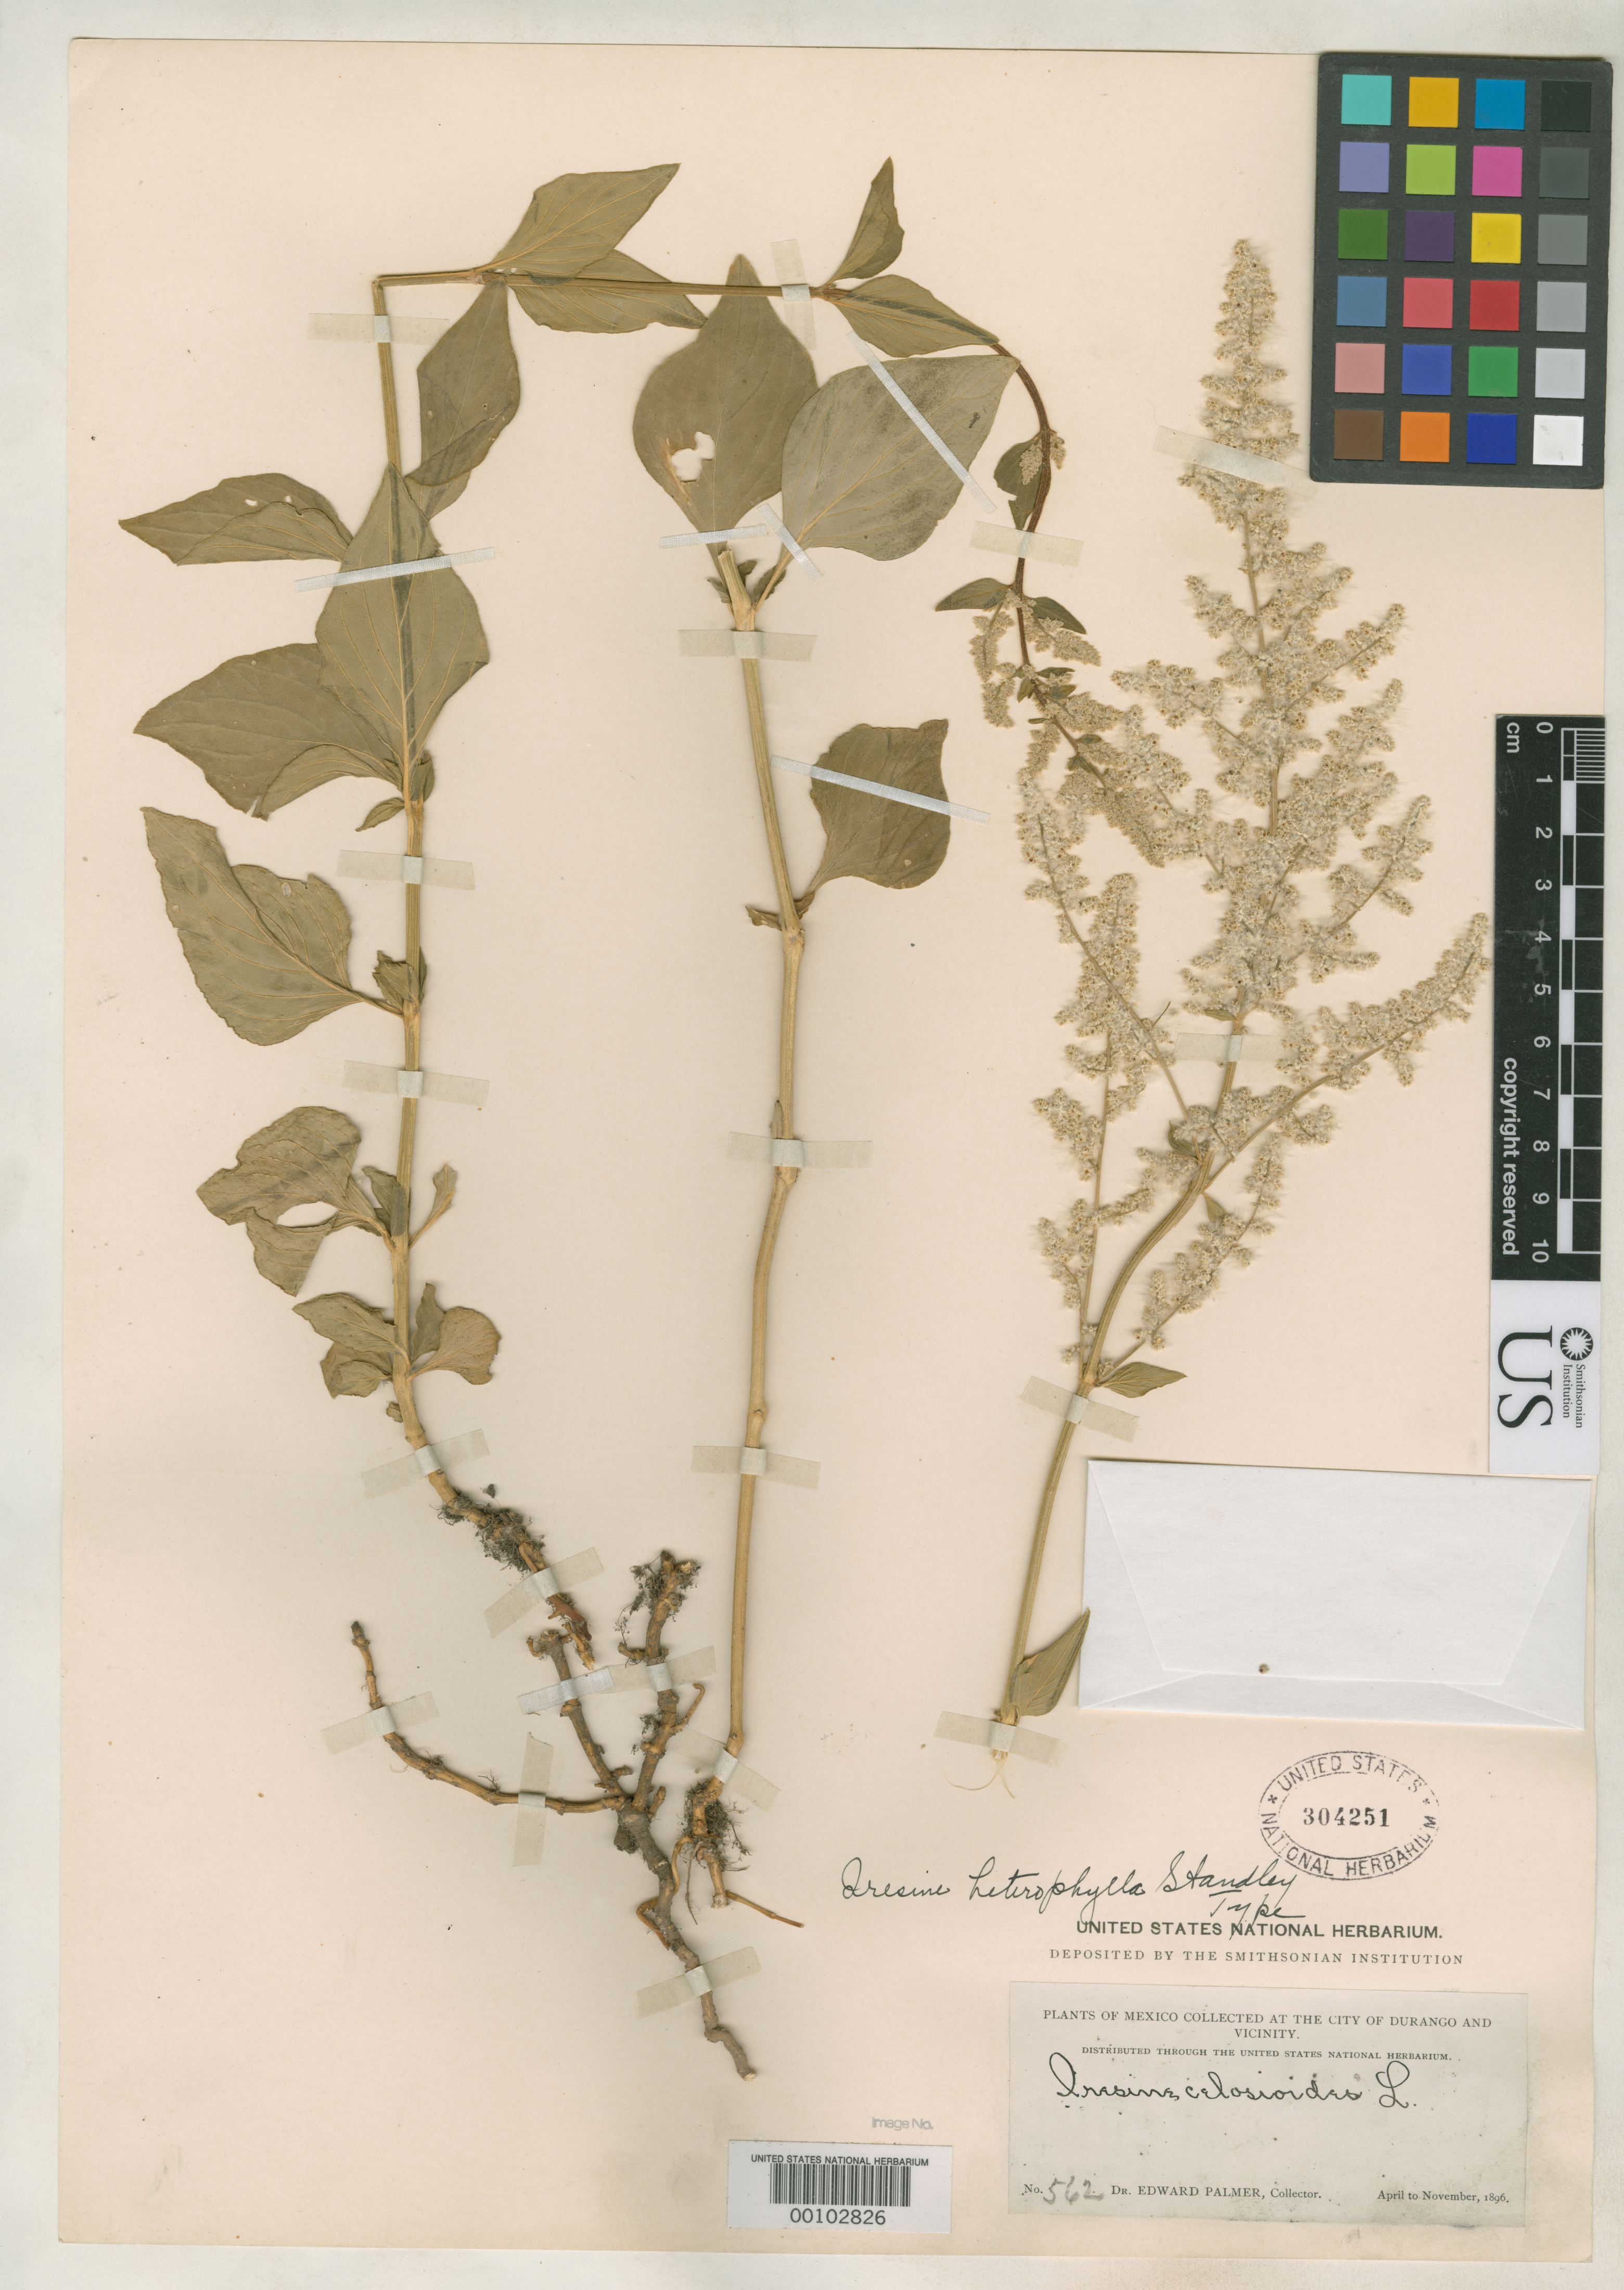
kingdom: Plantae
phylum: Tracheophyta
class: Magnoliopsida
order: Caryophyllales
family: Amaranthaceae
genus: Iresine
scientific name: Iresine heterophylla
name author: Standl.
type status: Holotype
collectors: E. Palmer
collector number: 562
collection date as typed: Apr 1896 to -- Nov 1896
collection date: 1896-04/1896-11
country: Mexico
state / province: Durango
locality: Near City of Durango.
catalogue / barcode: US 304251